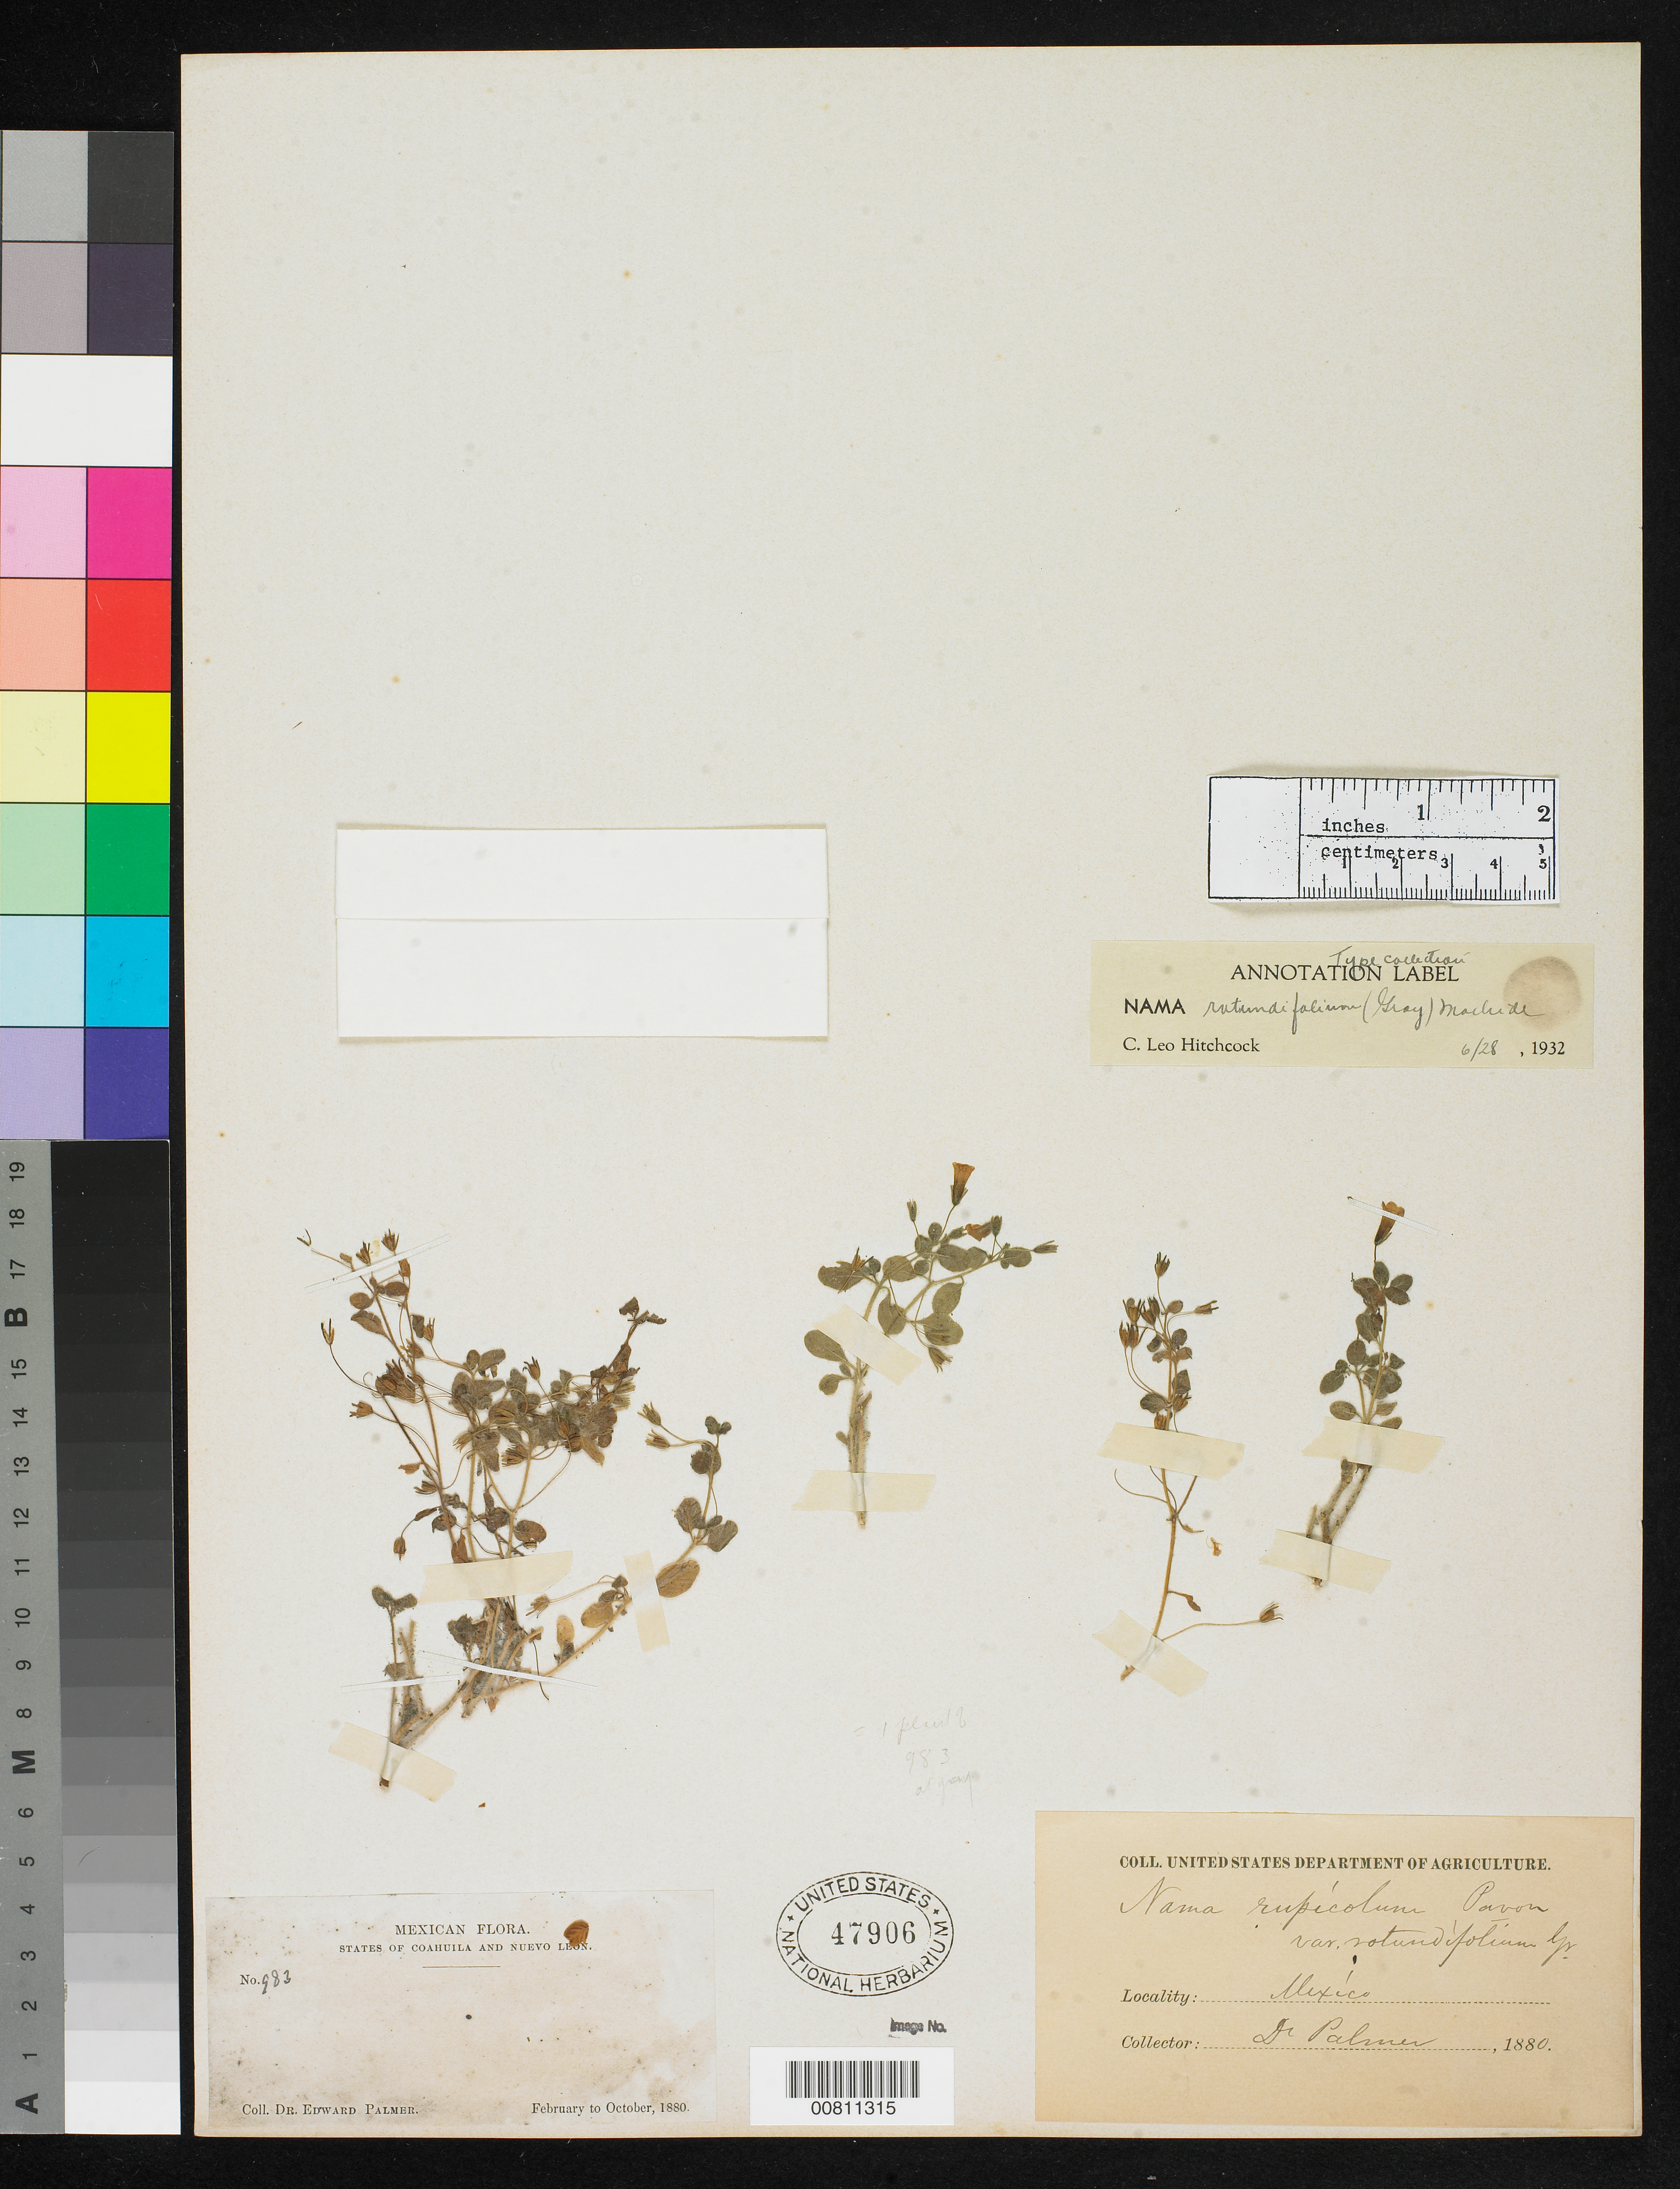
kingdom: Plantae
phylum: Tracheophyta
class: Magnoliopsida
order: Boraginales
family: Namaceae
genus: Nama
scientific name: Nama rupicola var. rotundifolium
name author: A. Gray in Hemsl.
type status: Isosyntype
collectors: E. Palmer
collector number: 983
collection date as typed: Feb 1880 to -- Oct 1880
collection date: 1880-02/1880-10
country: Mexico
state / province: Coahuila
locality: Near Monclova.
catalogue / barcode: US 47906